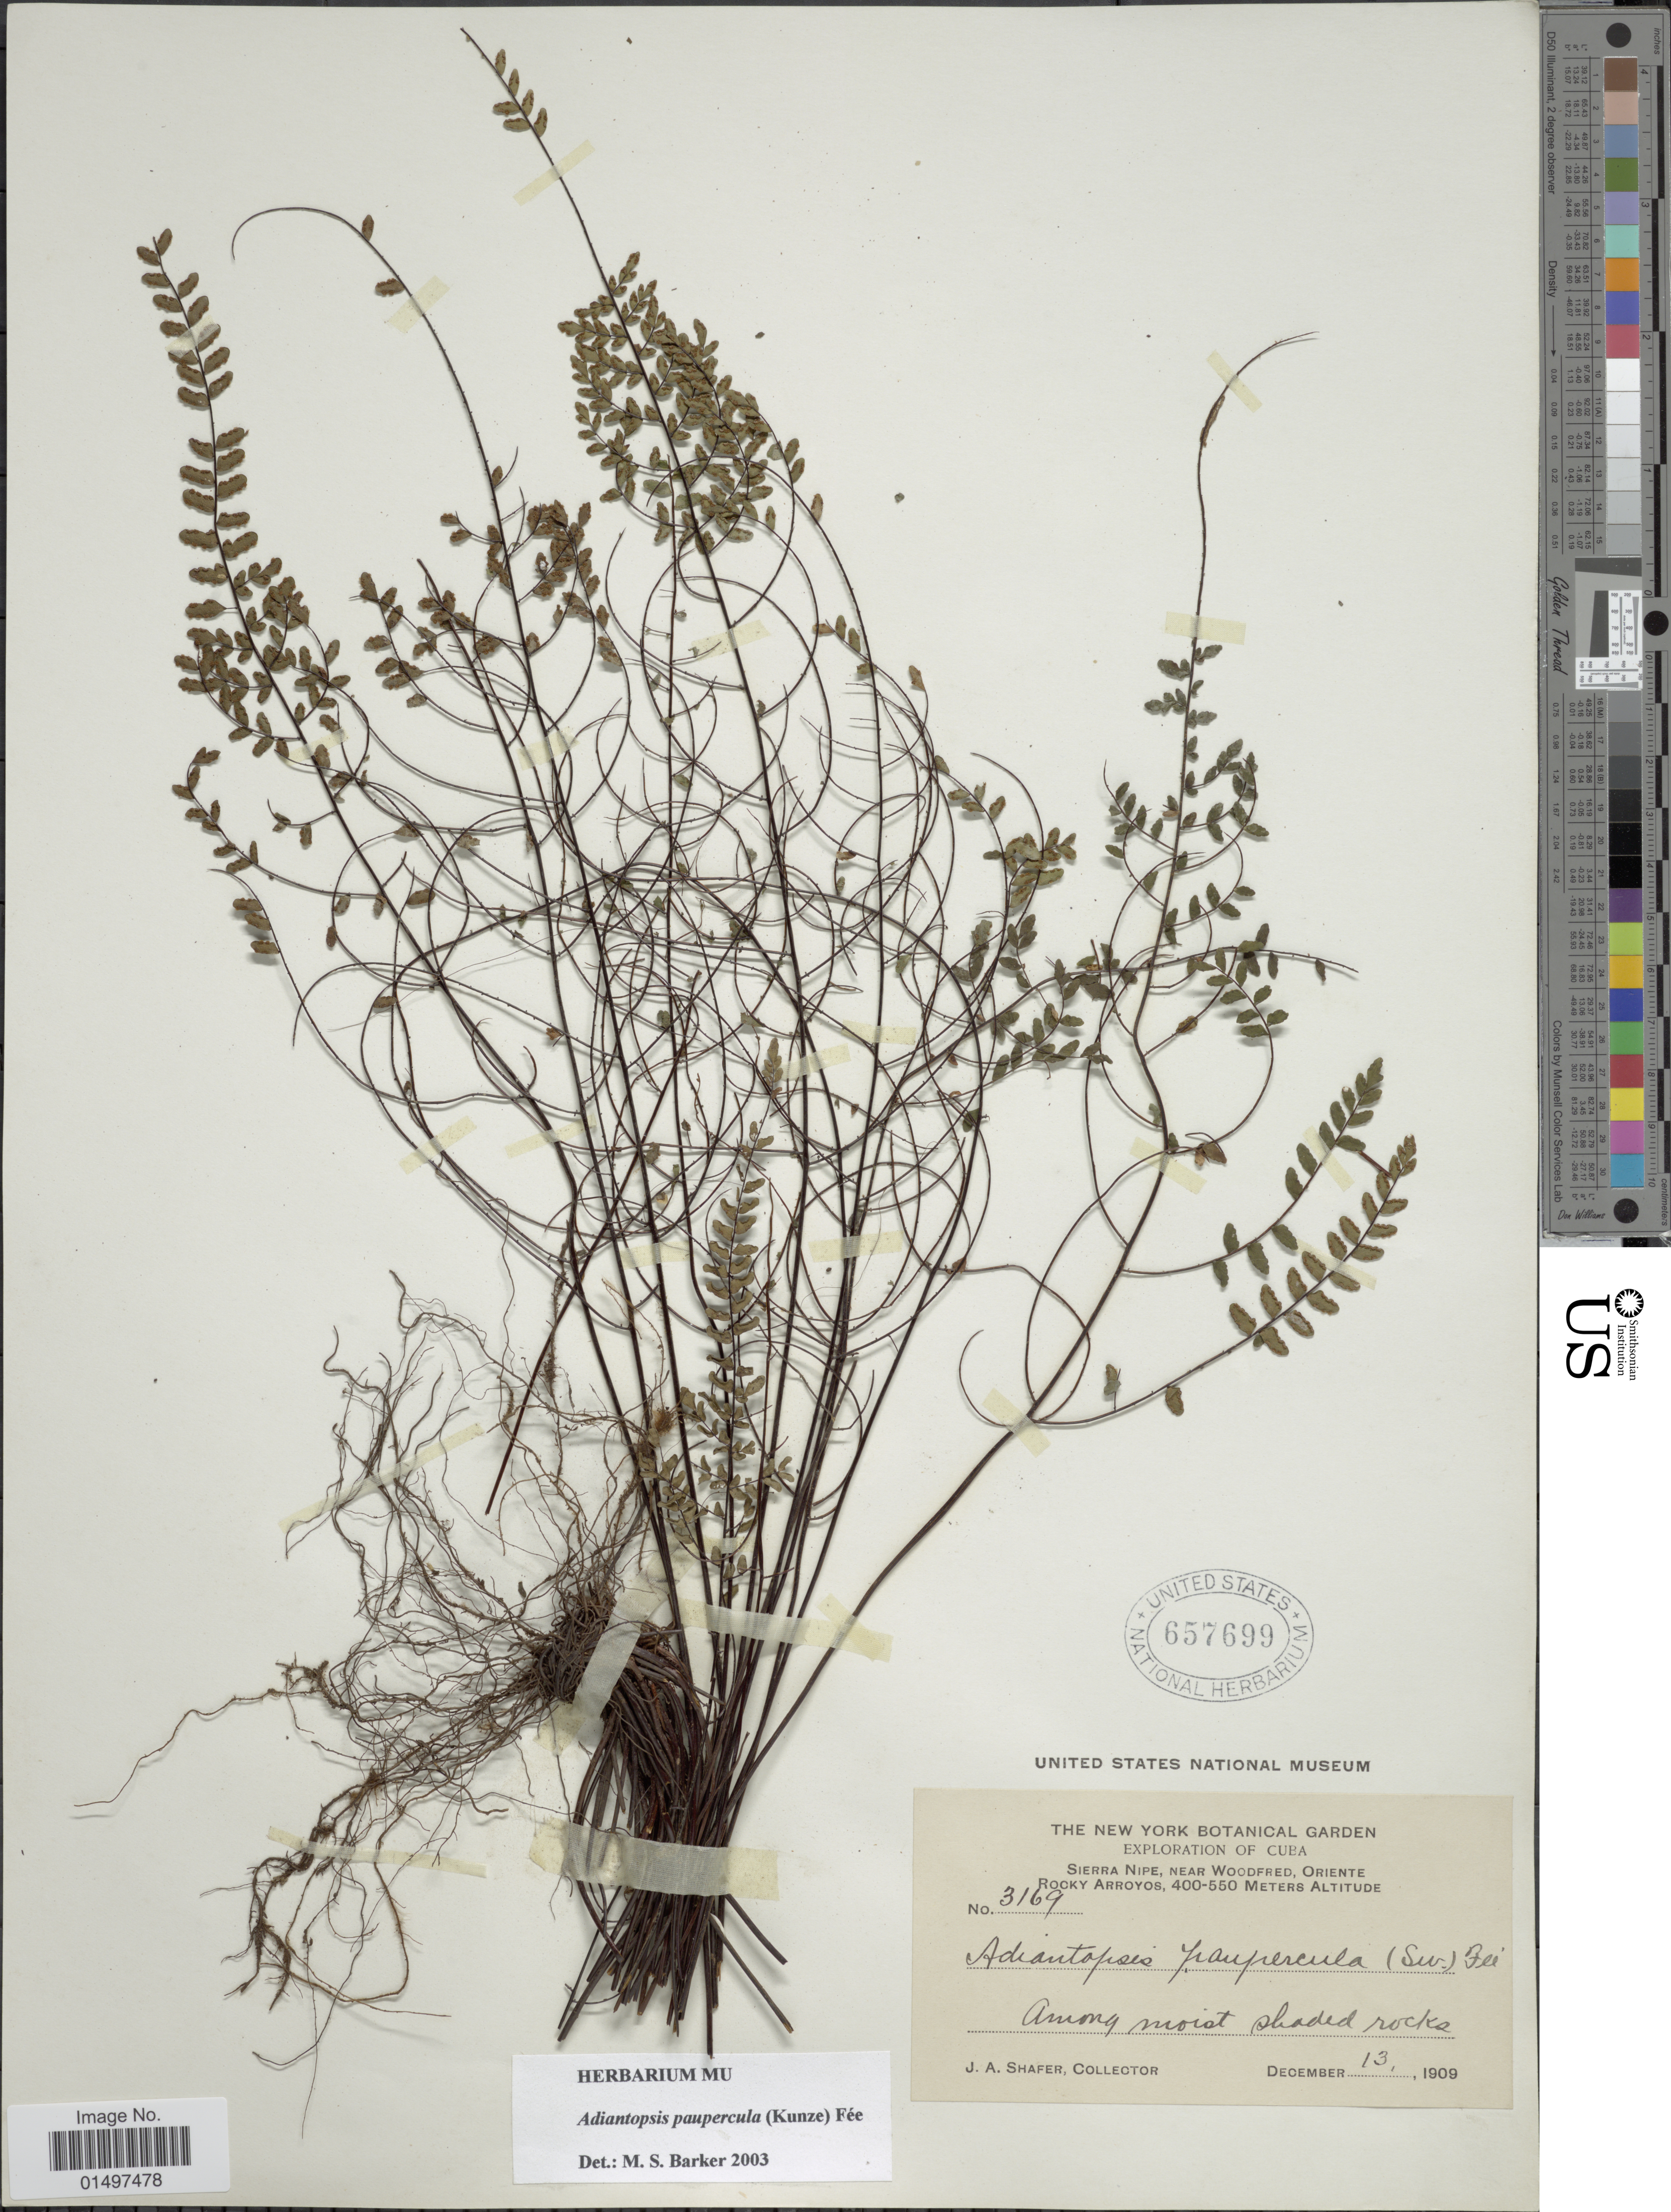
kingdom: Plantae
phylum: Tracheophyta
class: Polypodiopsida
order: Polypodiales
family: Pteridaceae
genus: Adiantopsis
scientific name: Adiantopsis paupercula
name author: (Kunze) Fée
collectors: J. A. Shafer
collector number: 3169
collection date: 1909-12-13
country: Cuba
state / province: Oriente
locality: Sierra Nipe, near Woodfred. Rocky Arroyos.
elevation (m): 400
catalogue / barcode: US 657699